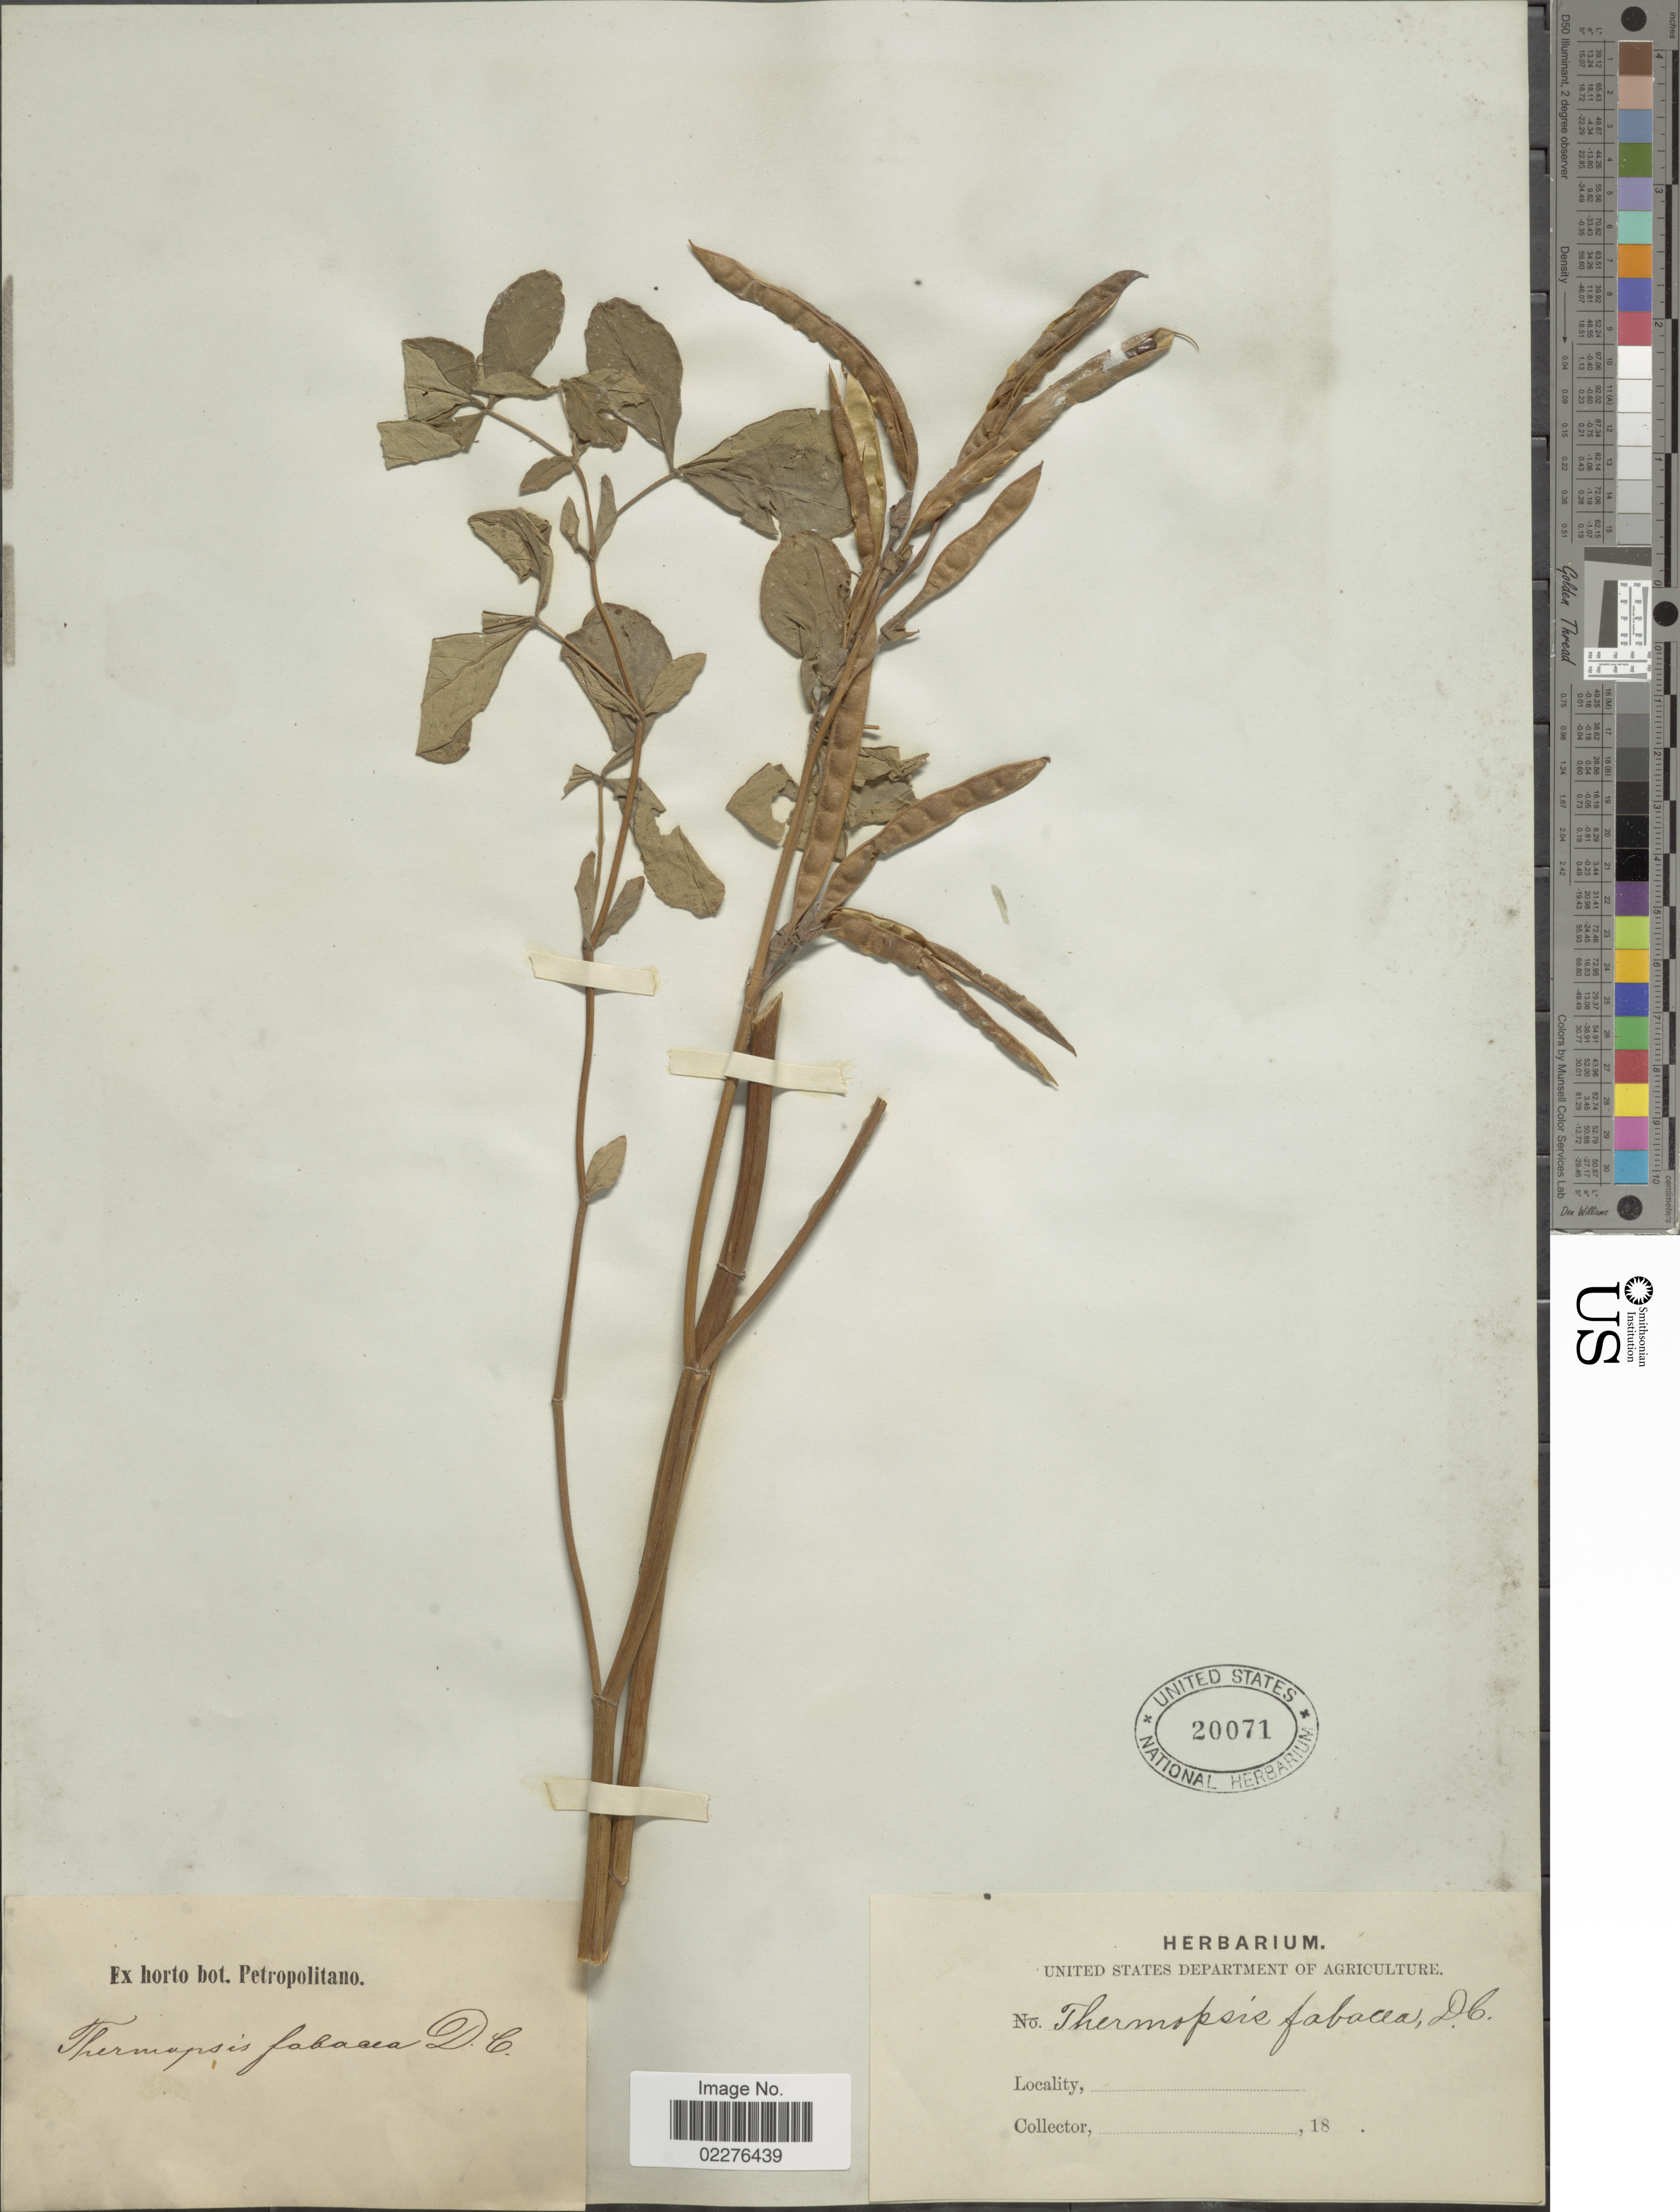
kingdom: Plantae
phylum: Tracheophyta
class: Magnoliopsida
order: Fabales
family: Fabaceae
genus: Thermopsis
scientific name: Thermopsis fabacea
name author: DC.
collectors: ex Horto Bot. Petropolitano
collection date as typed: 18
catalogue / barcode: US 20071